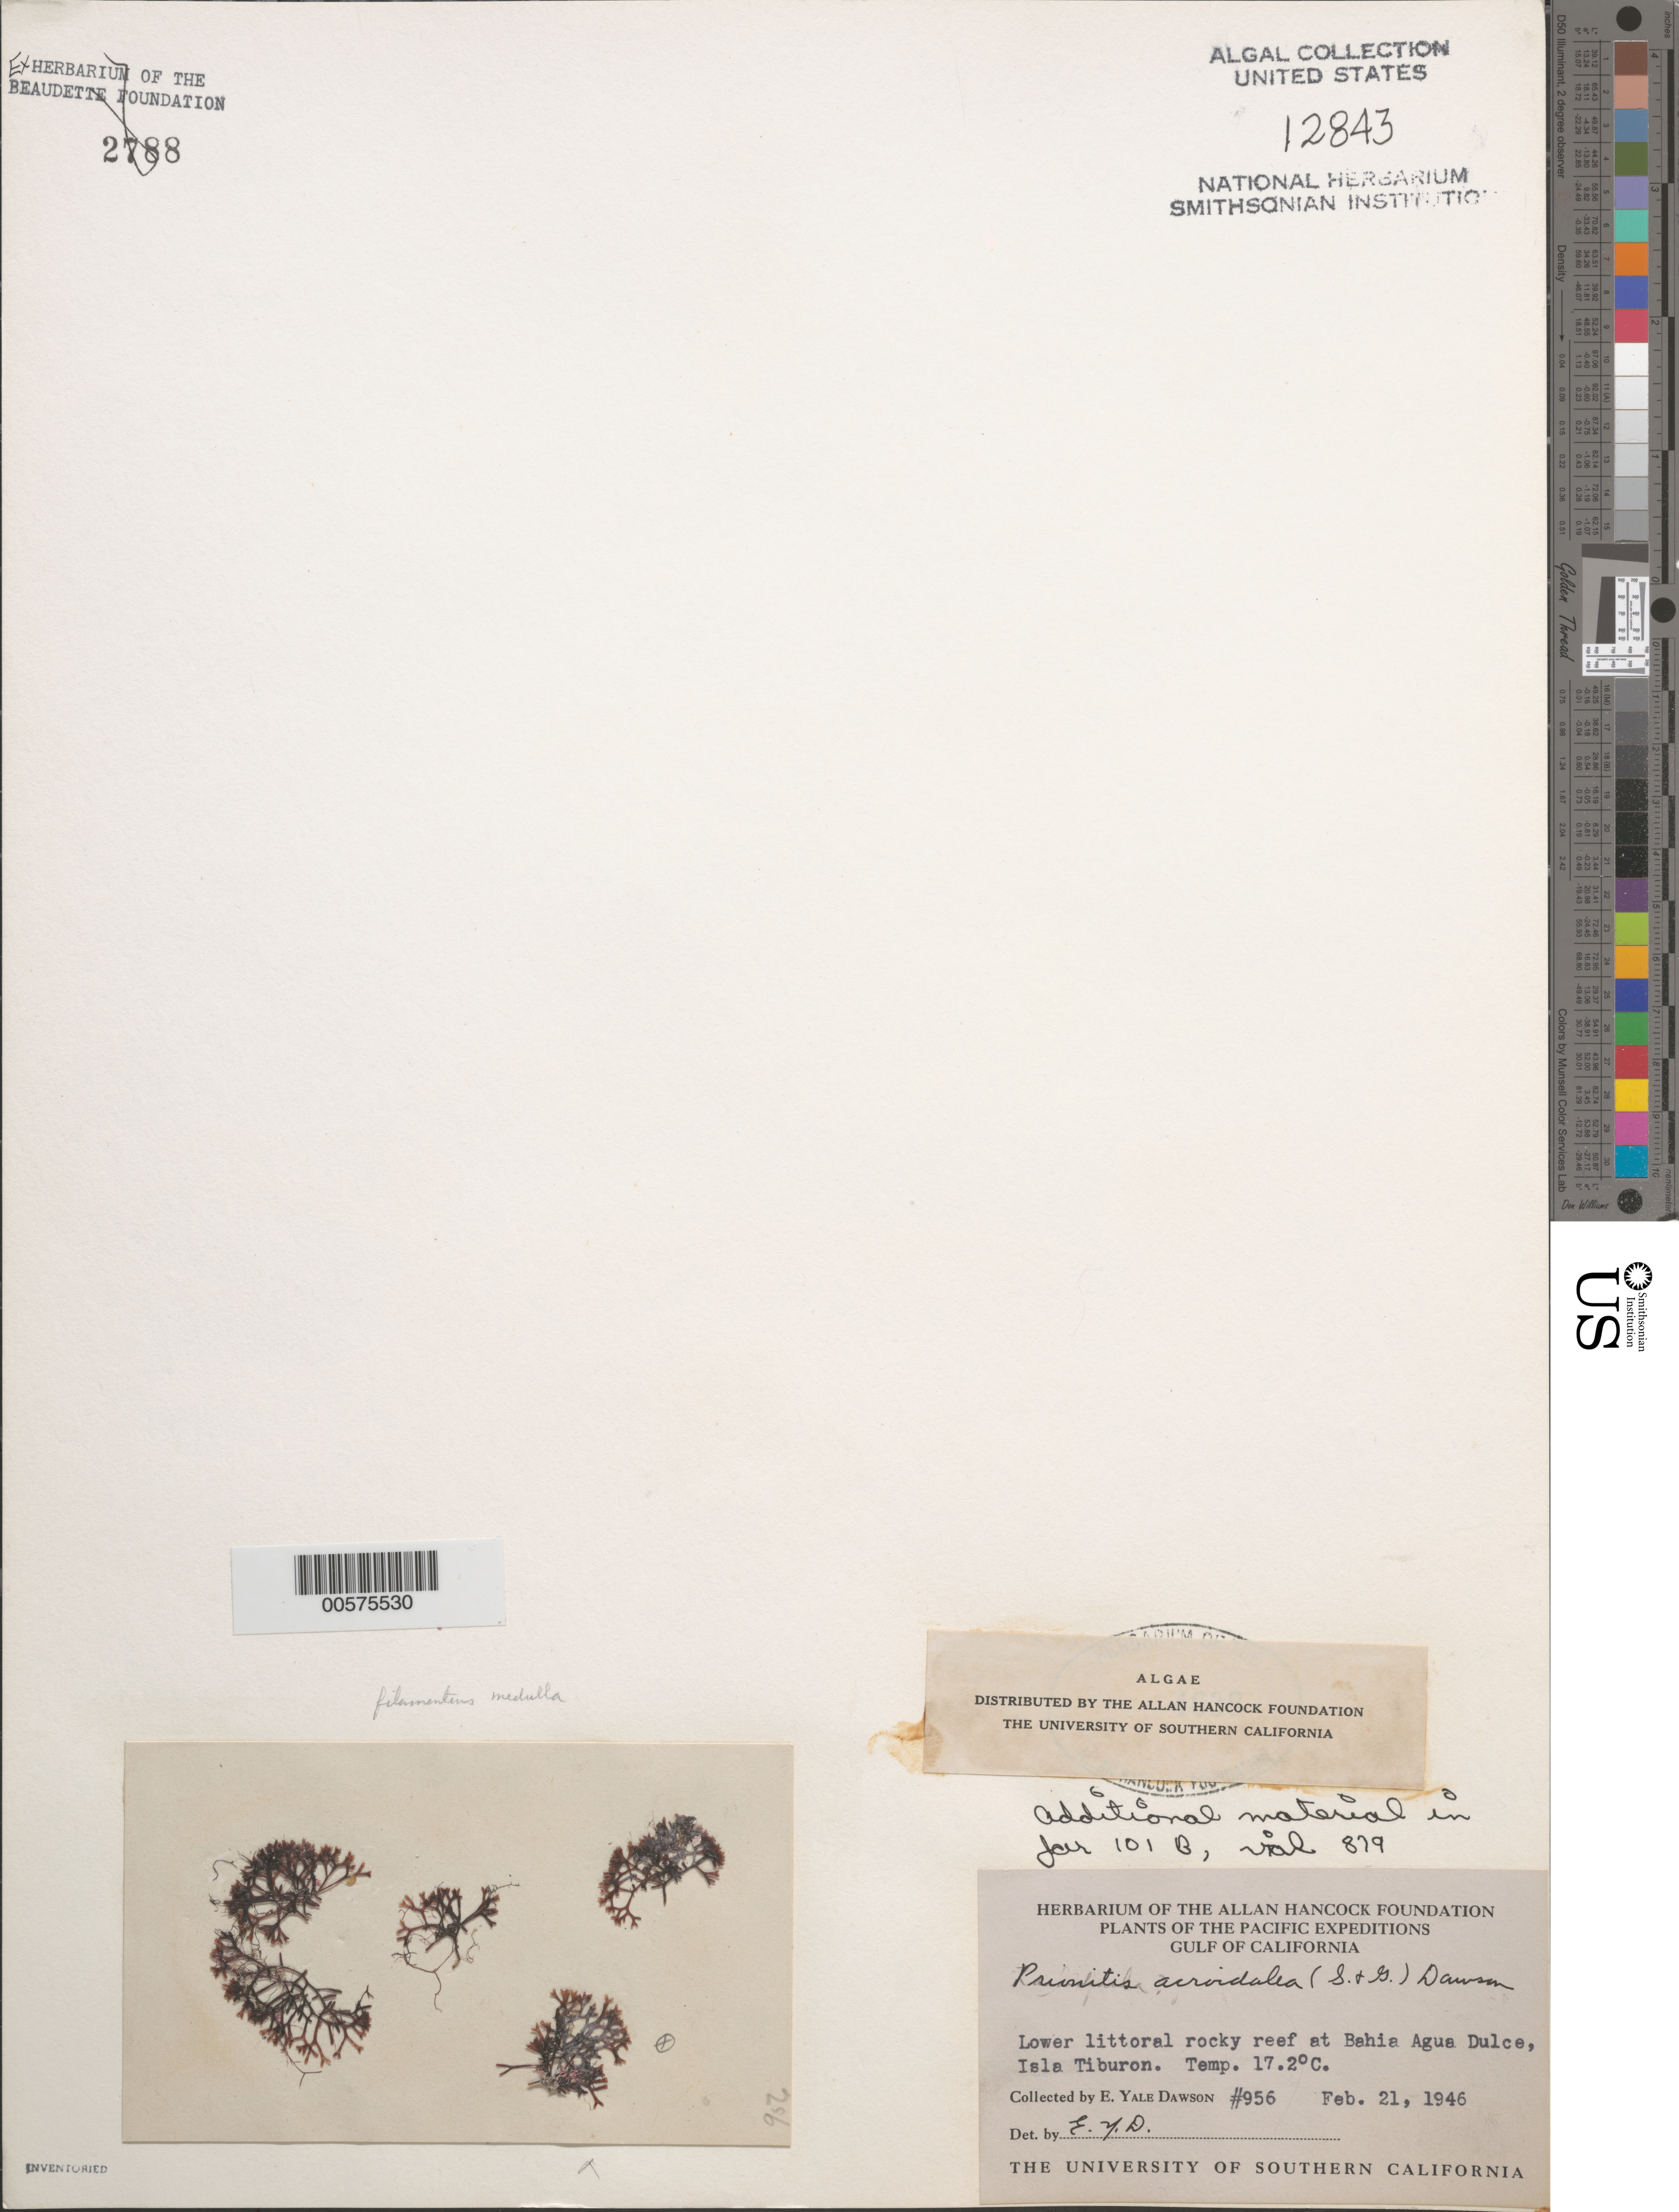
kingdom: Plantae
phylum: Rhodophyta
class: Florideophyceae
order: Cryptonemiales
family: Cryptonemiaceae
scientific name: Prionitis acroidalea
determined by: Dawson, E. Y.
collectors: E. Y. Dawson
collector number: EYD 956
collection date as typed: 21 Feb 1946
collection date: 1946-02-21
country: Mexico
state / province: Sonora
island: Isla Tiburon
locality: Bahia Agua Dulce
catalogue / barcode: US 12843